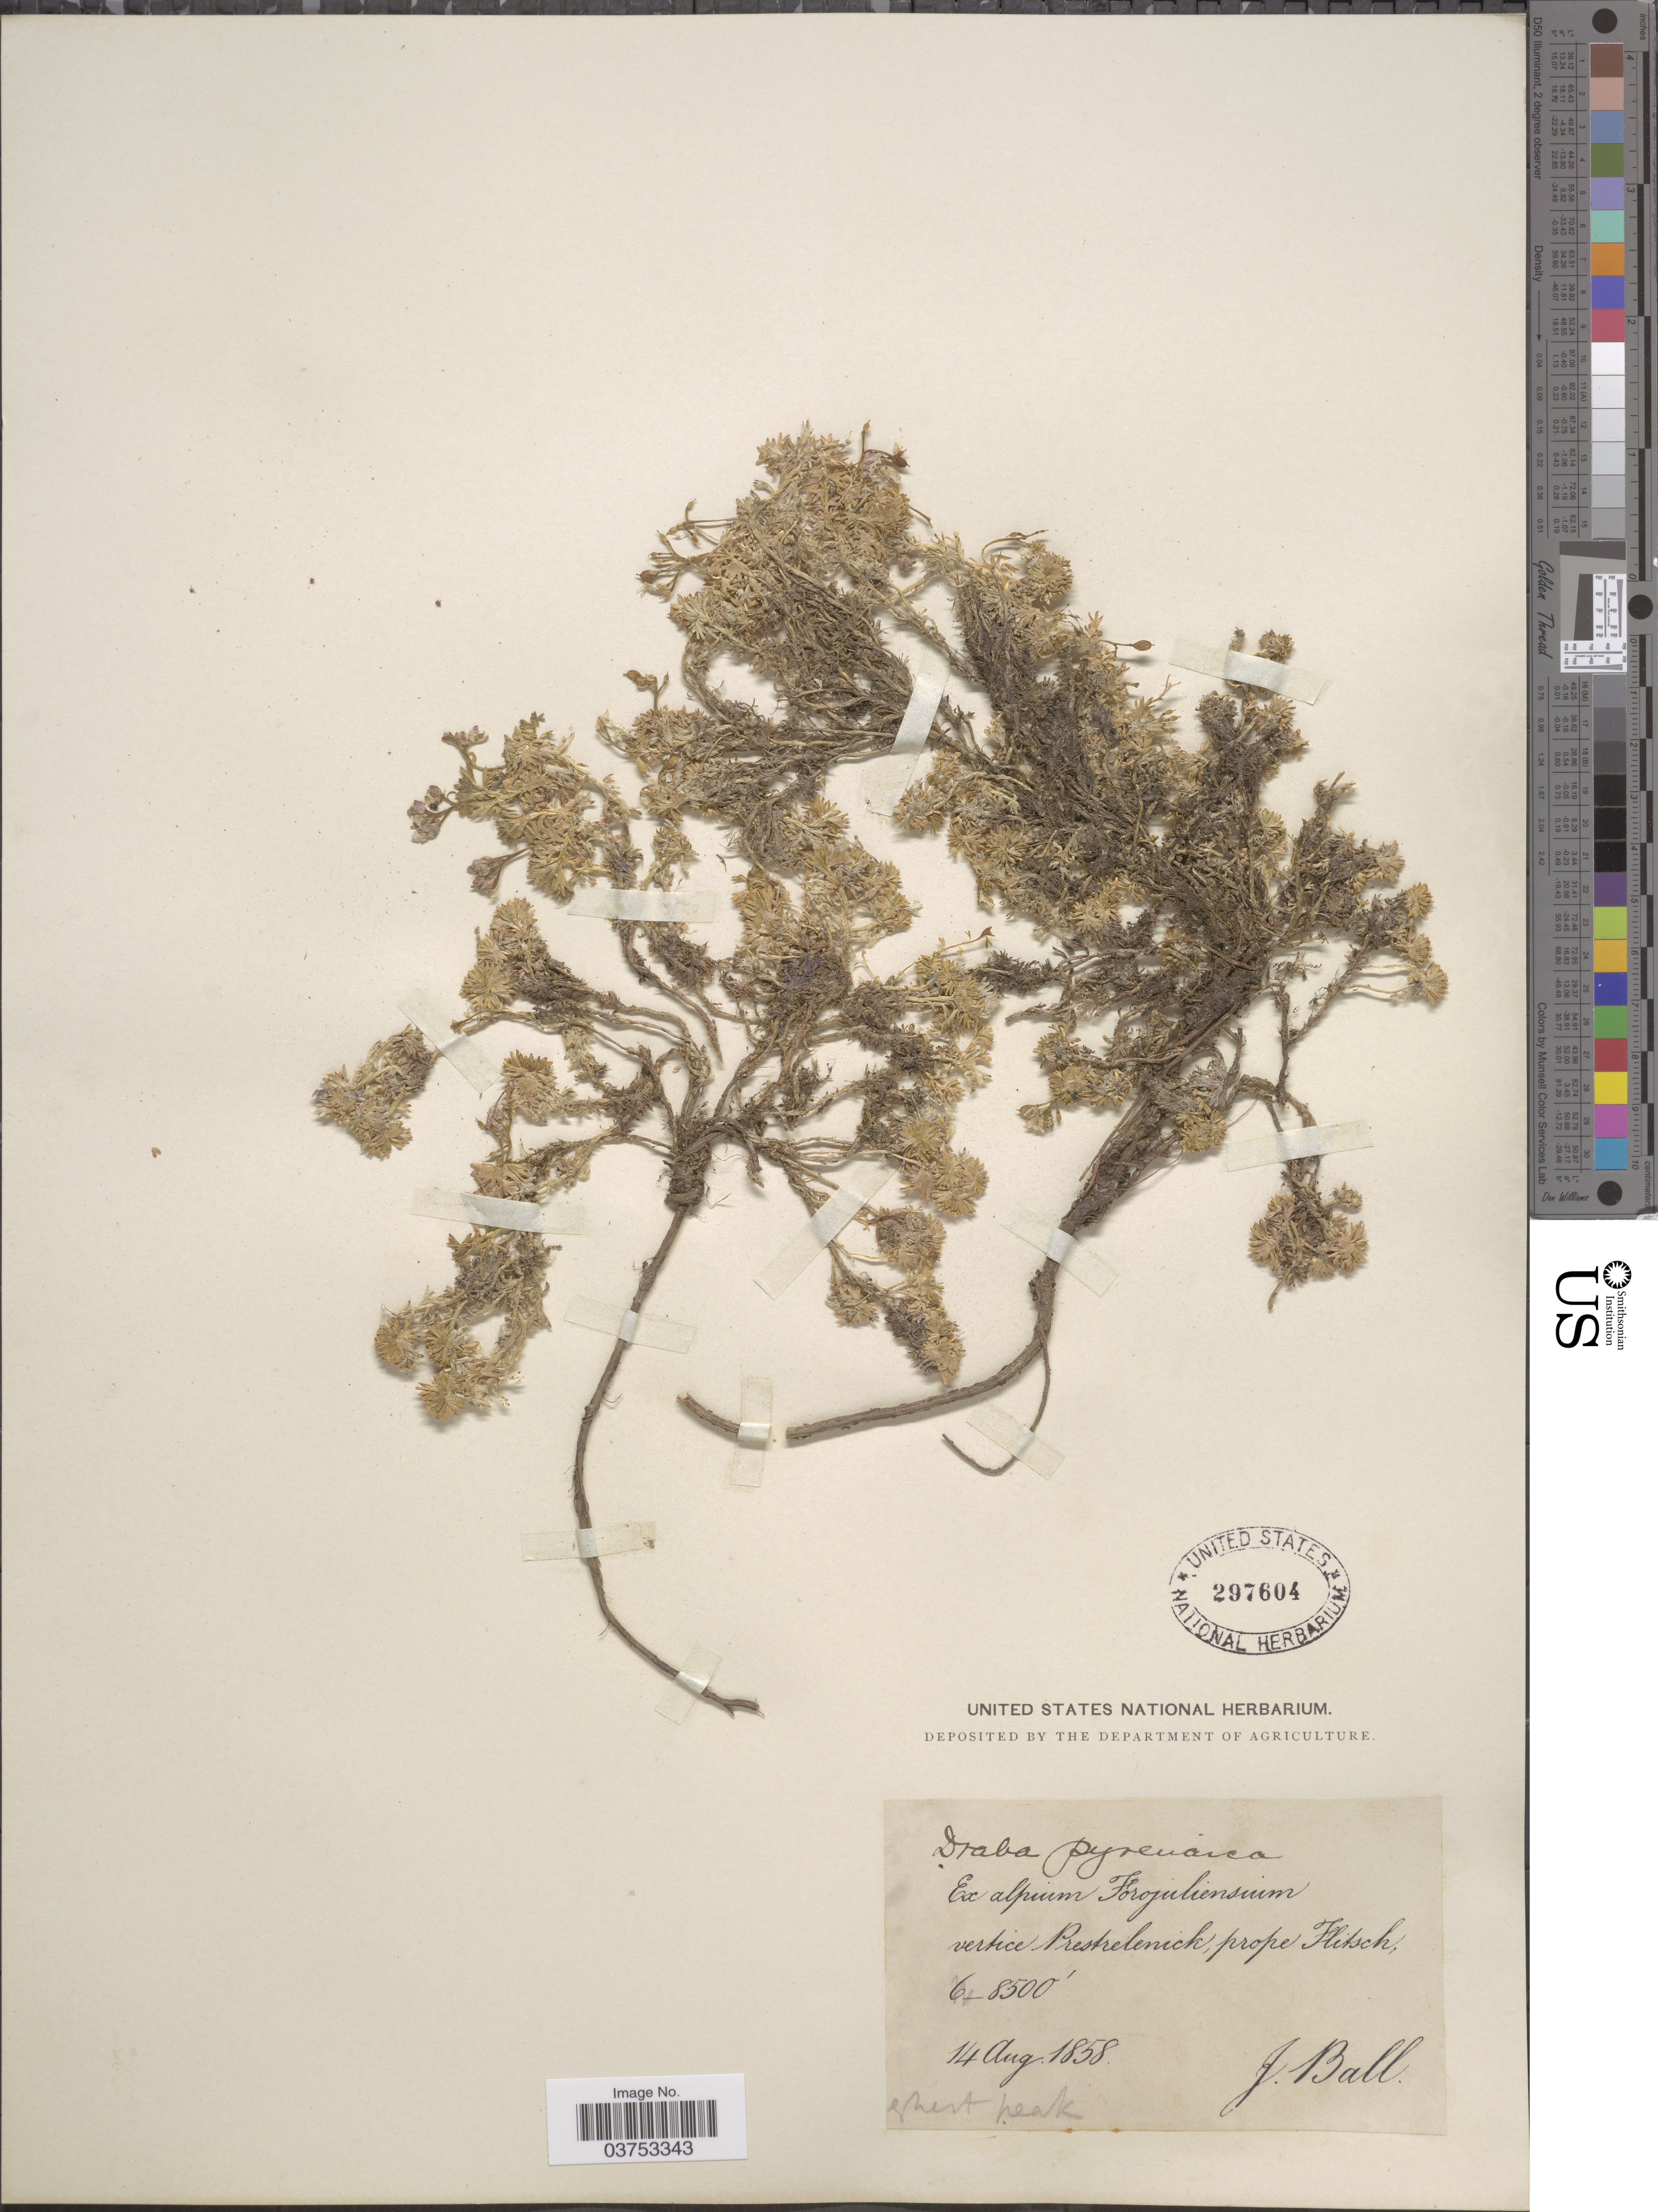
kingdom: Plantae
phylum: Tracheophyta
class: Magnoliopsida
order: Brassicales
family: Brassicaceae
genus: Draba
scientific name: Draba pyrenaica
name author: L.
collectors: J. Ball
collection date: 1858-08-14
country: Slovenia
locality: Ex alpuim Forojuliensuim vertice Prestrelenick, prope Flitsch, ghert [interpreted] peak.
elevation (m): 2591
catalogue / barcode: US 297604